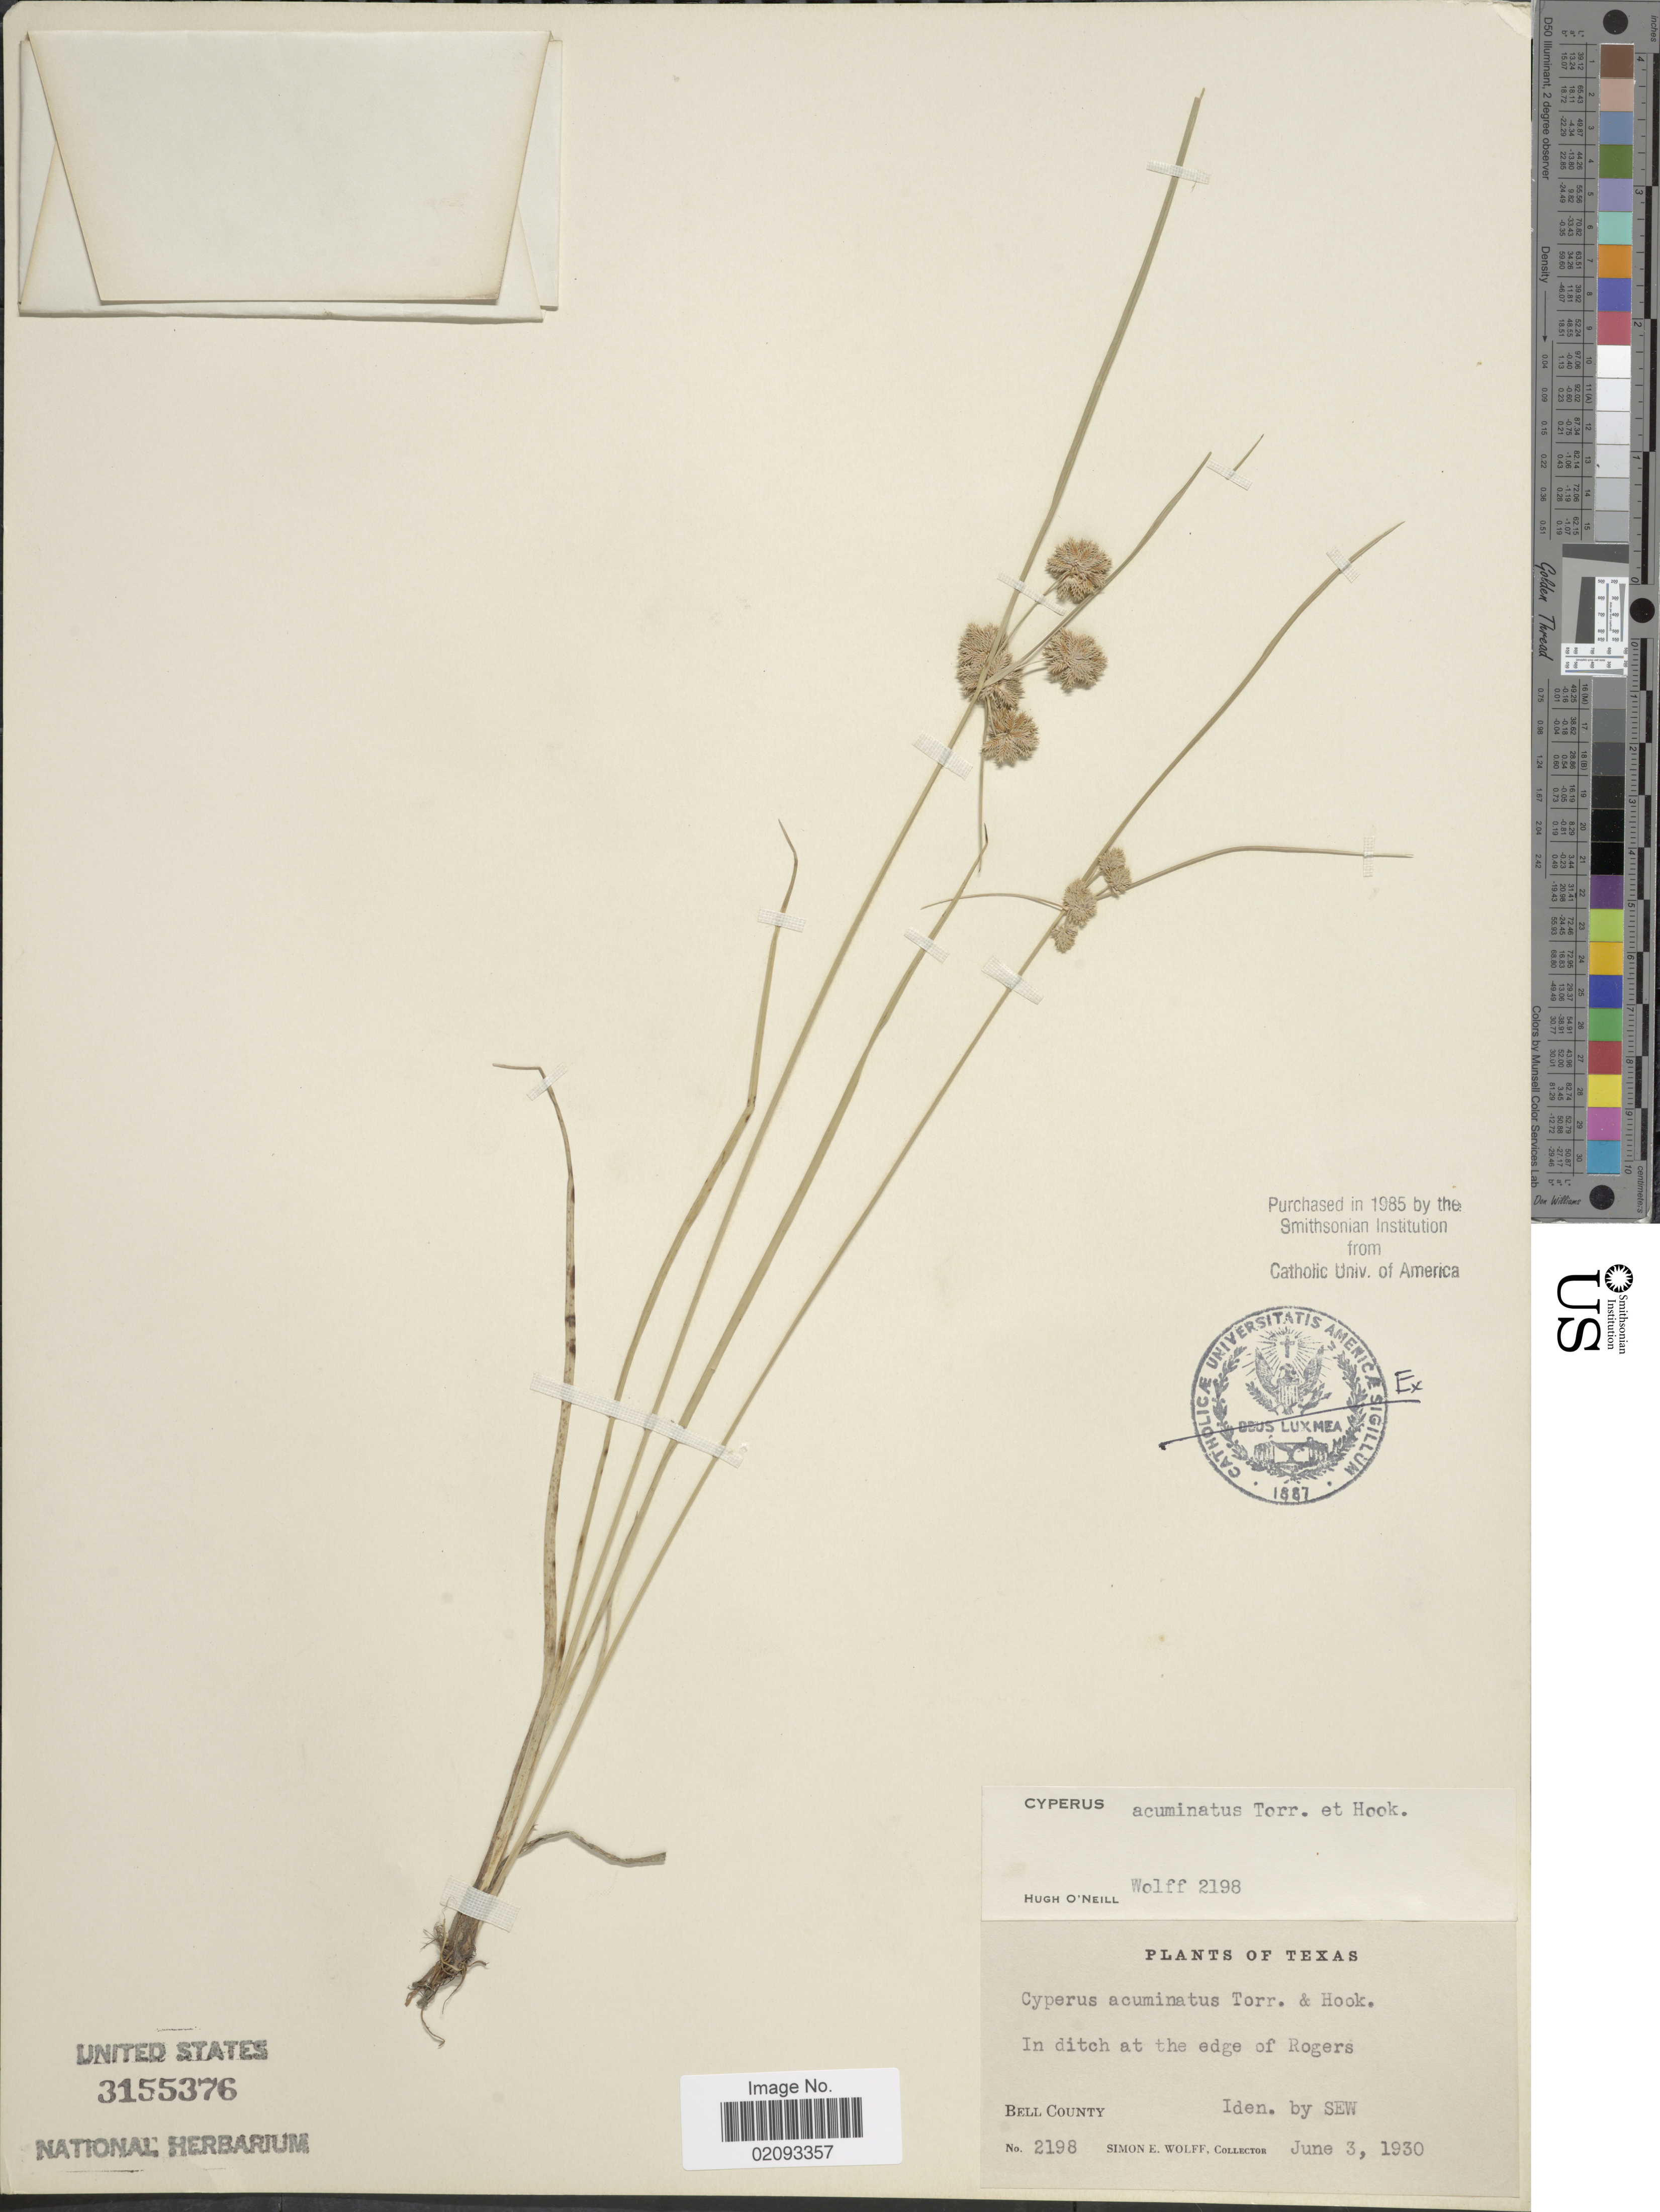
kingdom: Plantae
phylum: Tracheophyta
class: Liliopsida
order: Poales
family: Cyperaceae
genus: Cyperus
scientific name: Cyperus acuminatus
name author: Torr. & Hook.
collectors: S. E. Wolff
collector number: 2198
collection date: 1930-06-03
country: United States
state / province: Texas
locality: Edge of Rogers. Bell County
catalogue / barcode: US 3155376